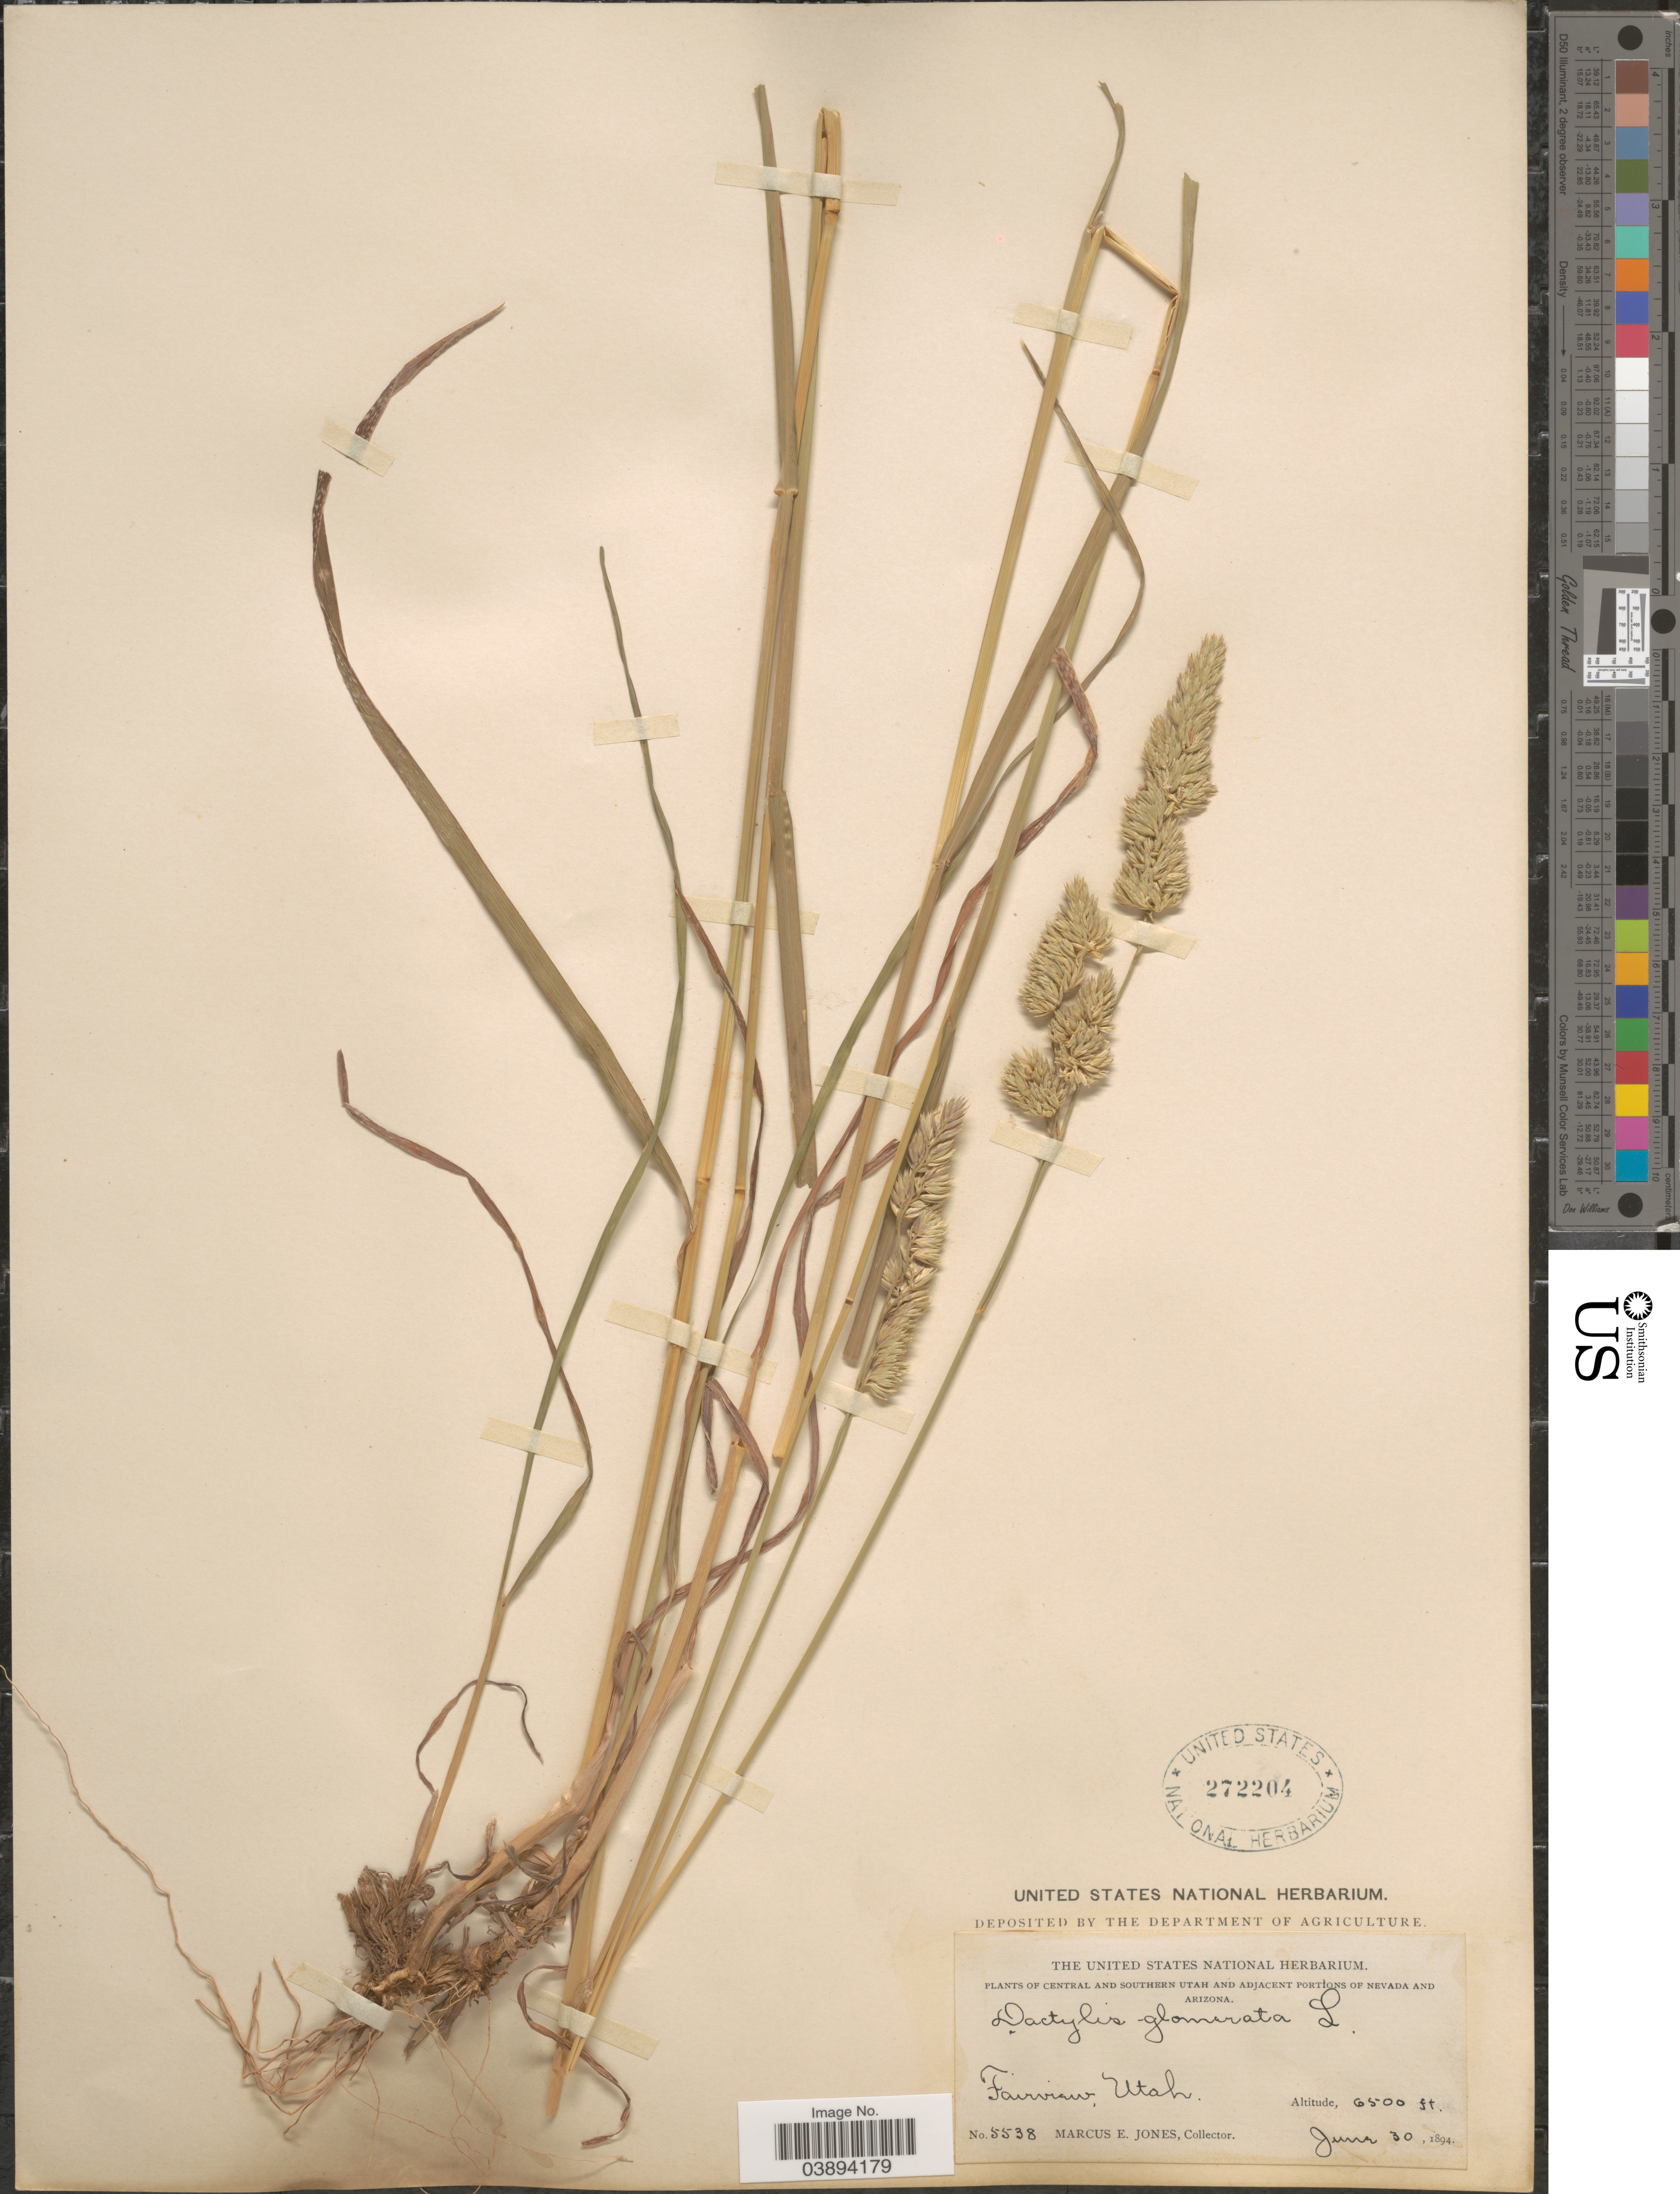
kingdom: Plantae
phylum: Tracheophyta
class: Liliopsida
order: Poales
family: Poaceae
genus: Dactylis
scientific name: Dactylis glomerata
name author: L.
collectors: M. E. Jones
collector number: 5538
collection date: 1894-06-30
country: United States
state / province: Utah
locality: Central and Southern Utah. Fairview.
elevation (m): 1981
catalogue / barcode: US 272204